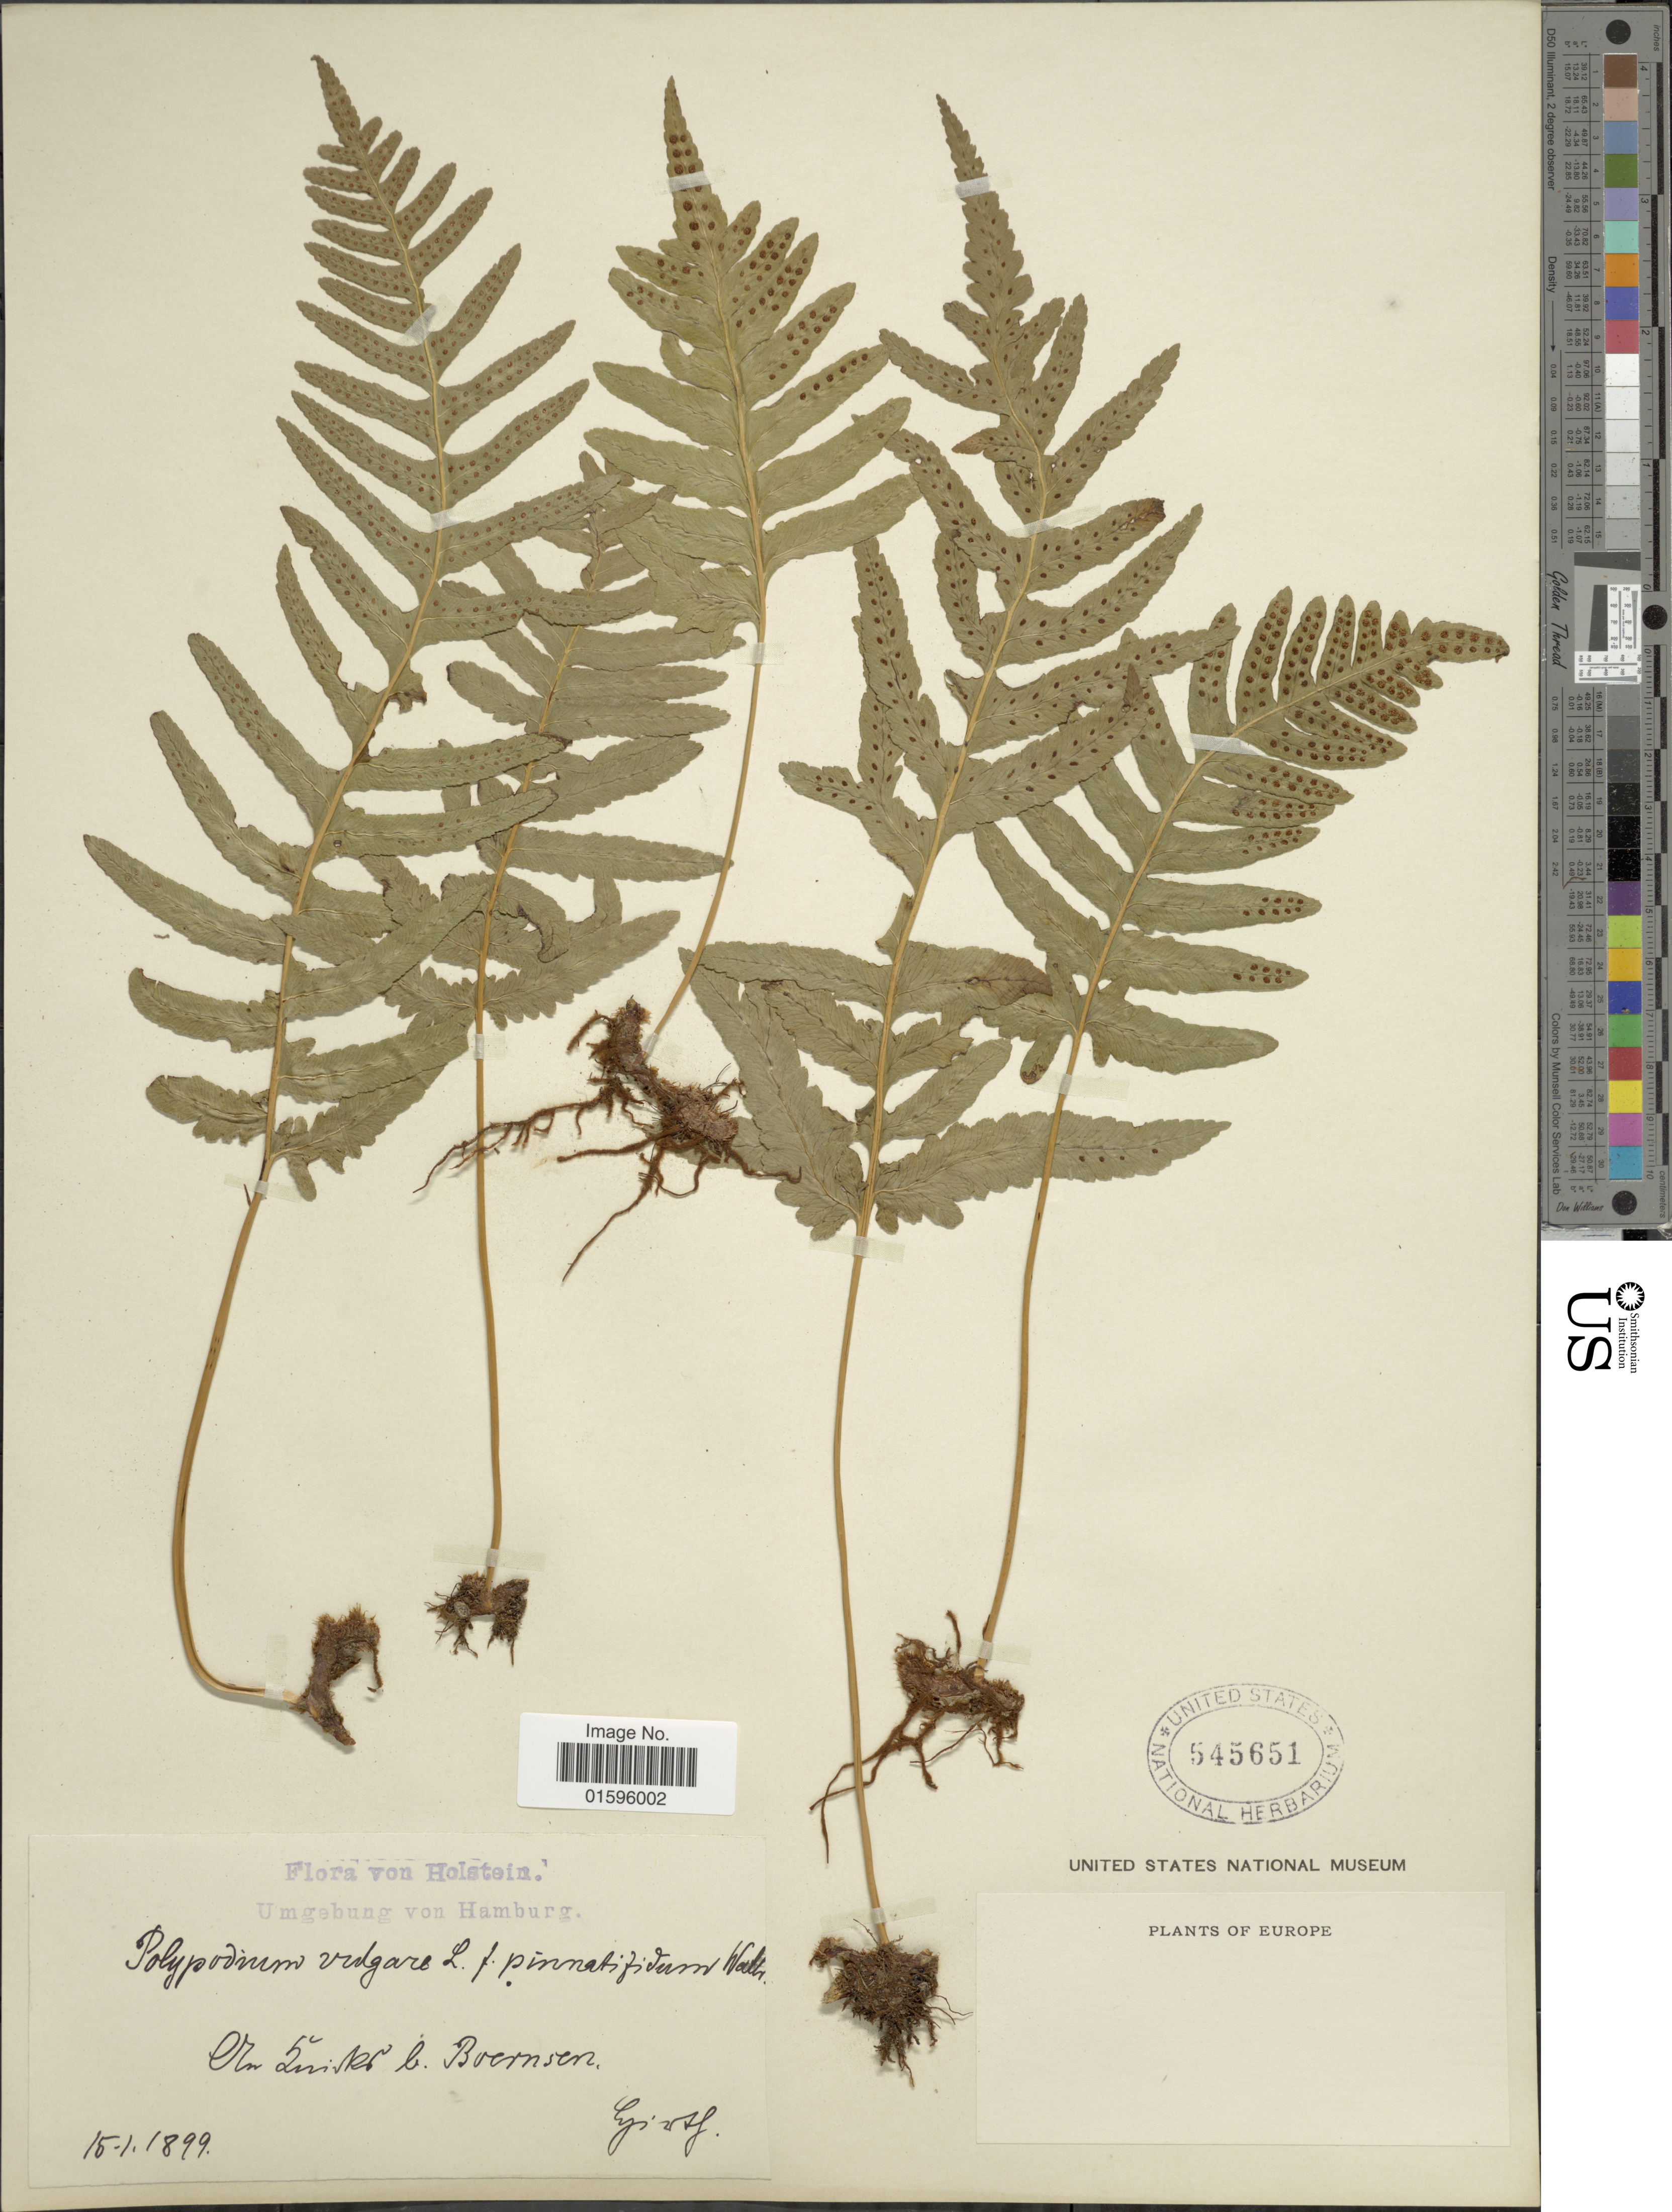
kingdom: Plantae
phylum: Tracheophyta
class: Polypodiopsida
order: Polypodiales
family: Polypodiaceae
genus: Polypodium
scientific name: Polypodium vulgare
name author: L.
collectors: Coll. illegible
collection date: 1899-01-15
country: Germany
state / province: Schleswig-Holstein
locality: Holstein, [illegible text] b. Boernsen[interpreted]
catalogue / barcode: US 545651